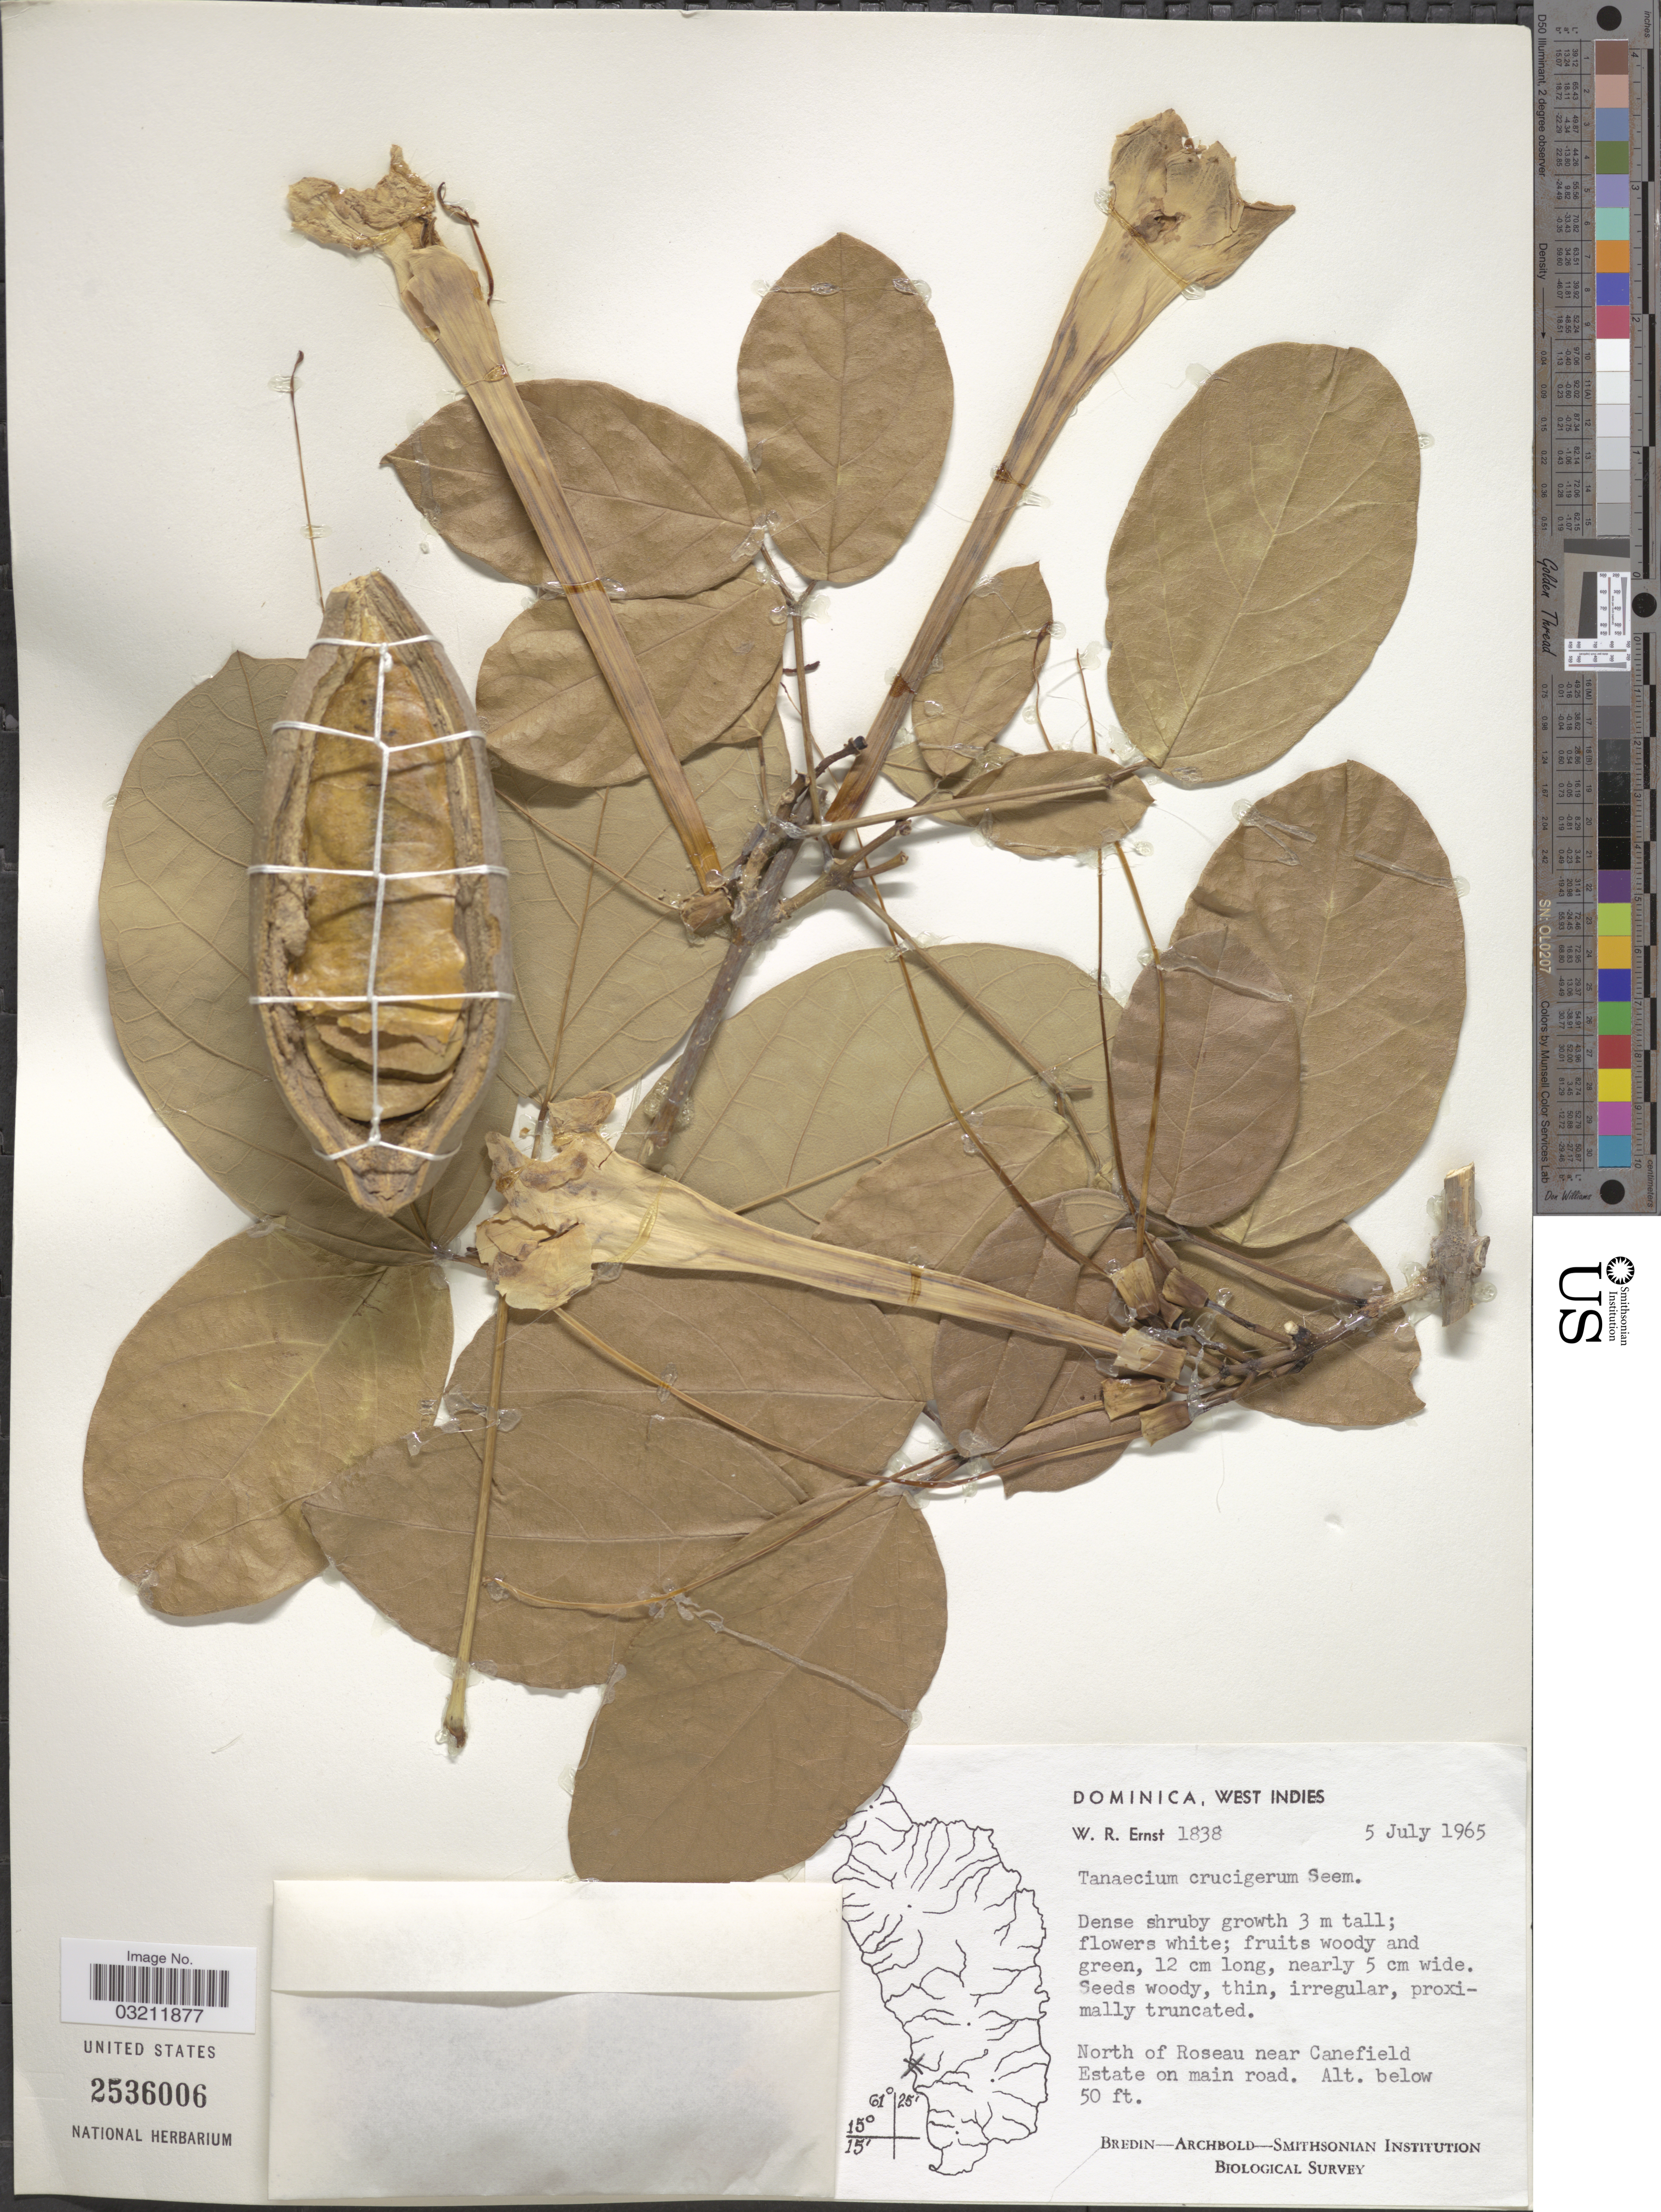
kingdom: Plantae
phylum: Tracheophyta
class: Magnoliopsida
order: Lamiales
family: Bignoniaceae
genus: Tanaecium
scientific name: Tanaecium crucigerum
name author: Seem.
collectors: W. R. Ernst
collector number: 1838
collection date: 1965-07-05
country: Dominica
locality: North of Roseau near Canefield Estate on main road.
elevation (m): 15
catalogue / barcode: US 2536006